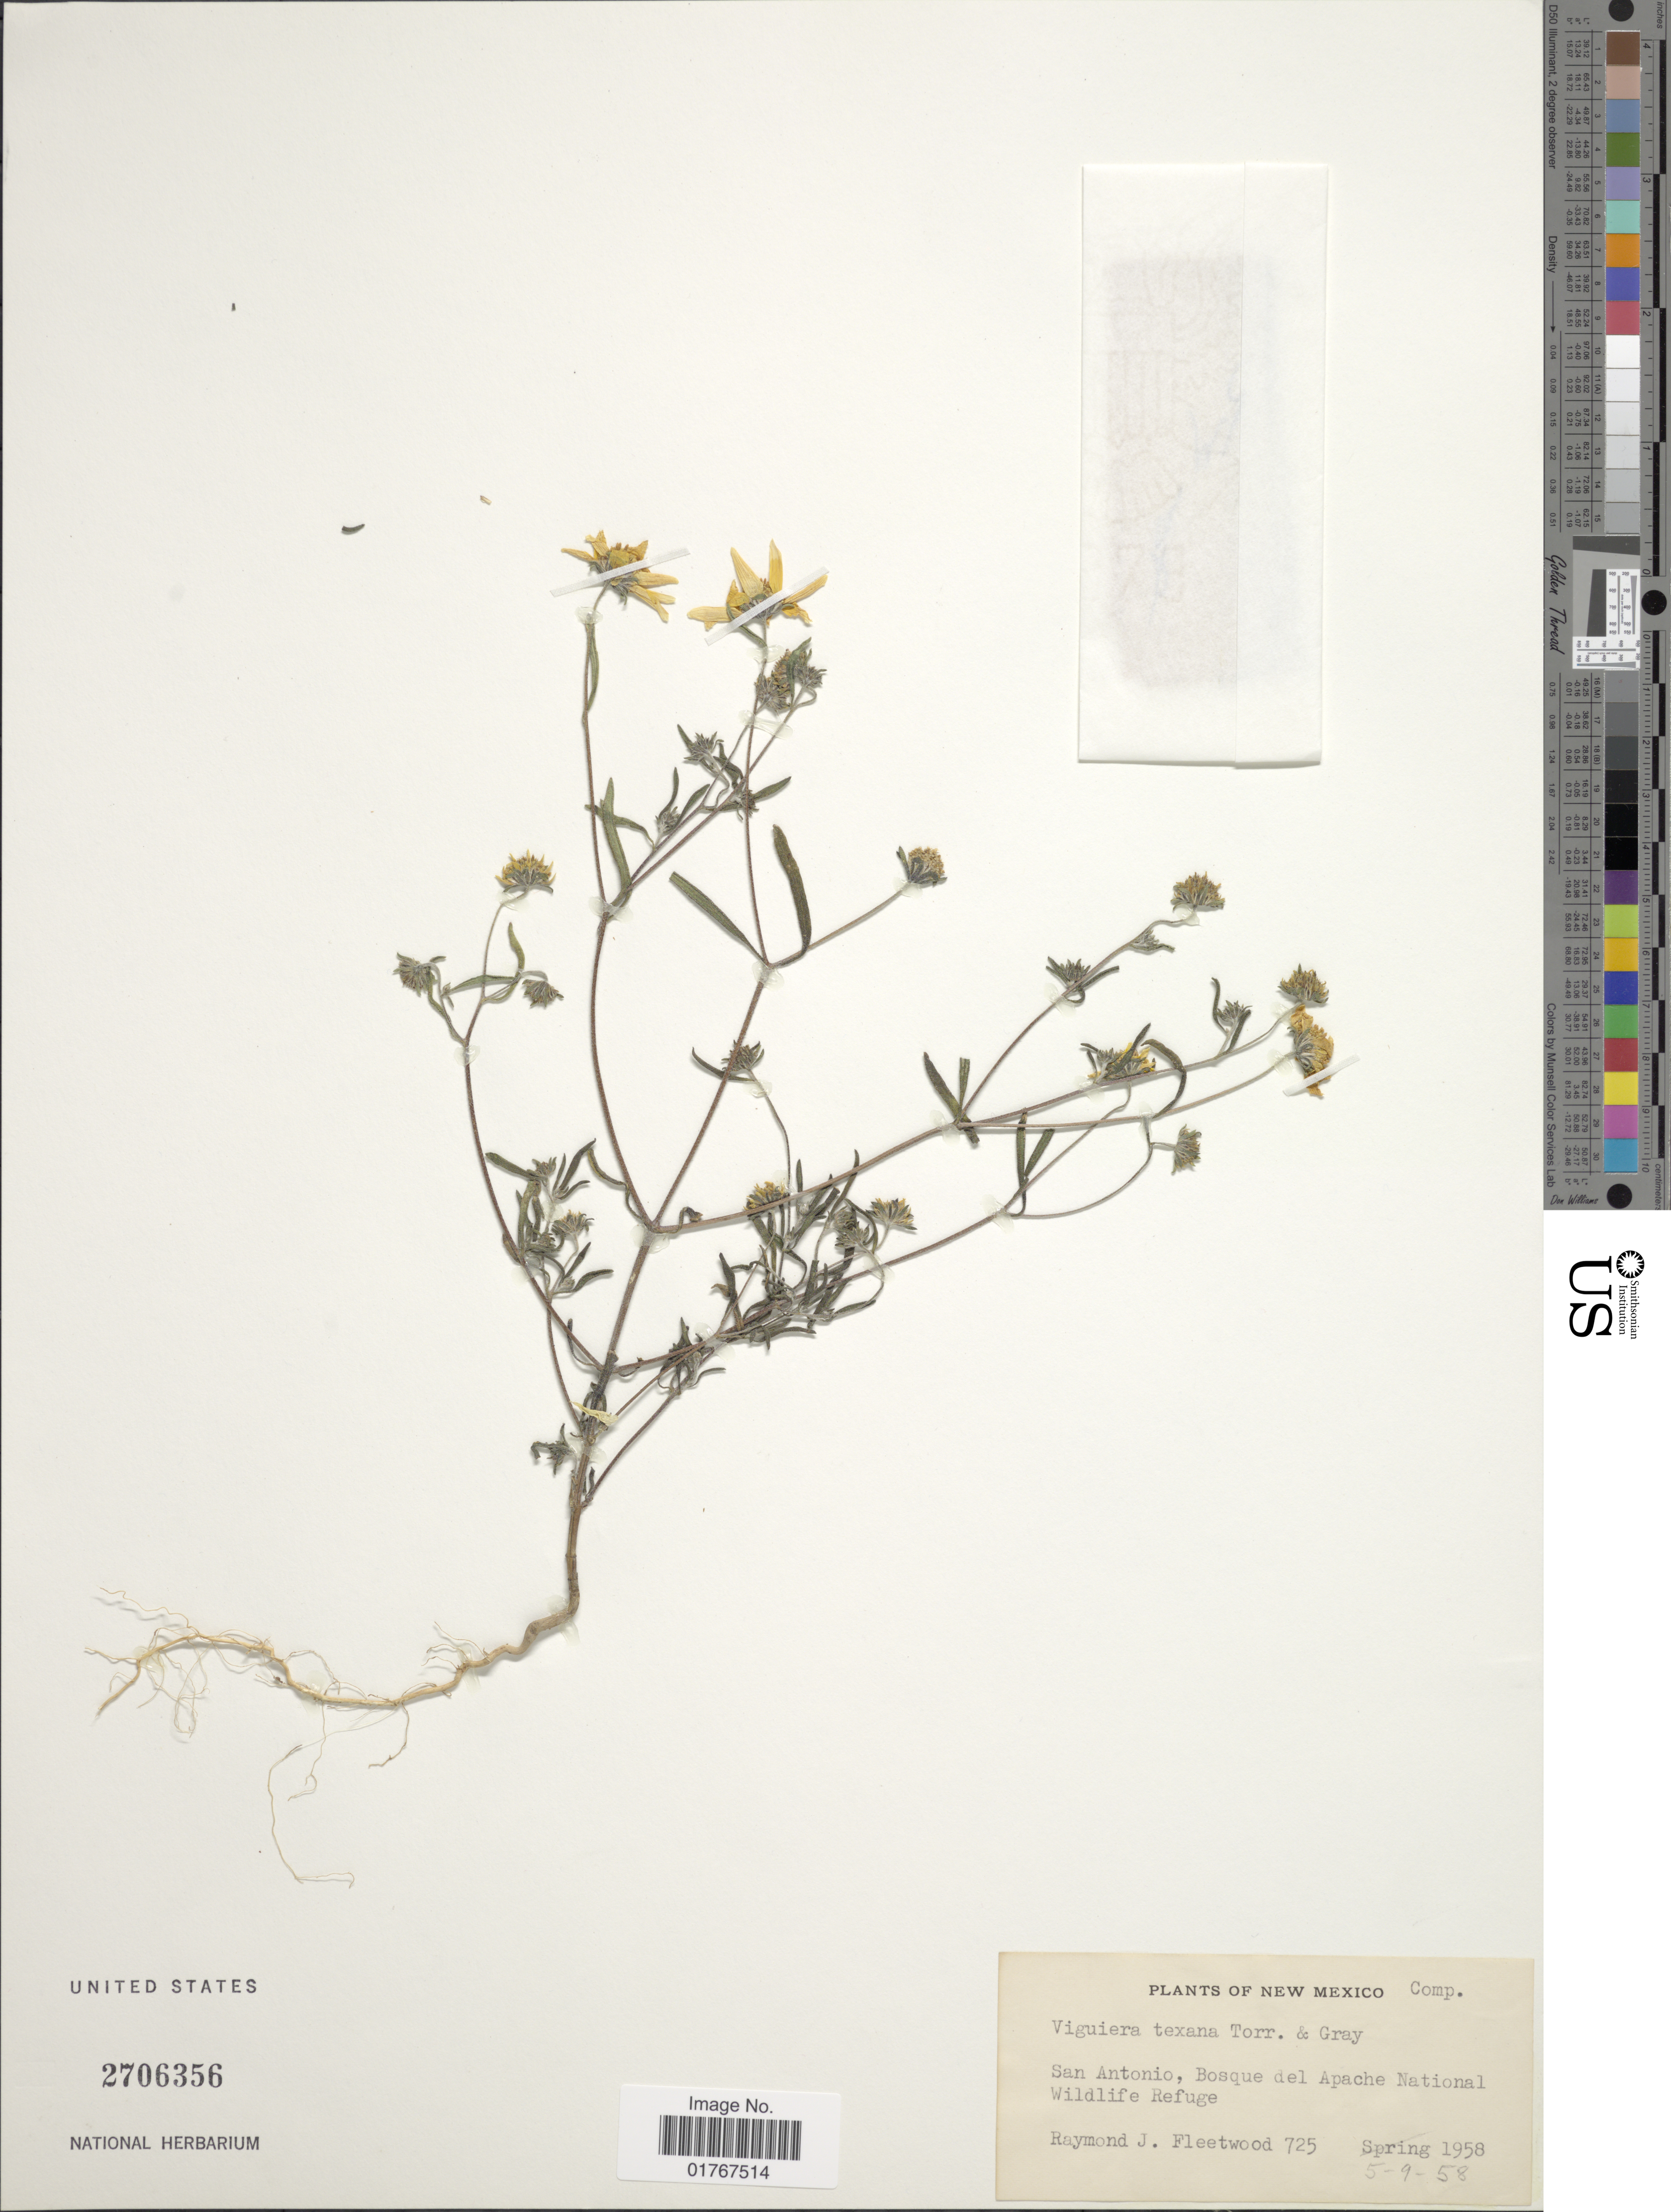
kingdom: Plantae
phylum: Tracheophyta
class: Magnoliopsida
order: Asterales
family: Asteraceae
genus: Viguiera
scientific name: Viguiera texana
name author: Torr. & A. Gray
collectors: R. J. Fleetwood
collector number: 725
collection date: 1958-05-09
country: United States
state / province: New Mexico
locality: San Antonio, Bosque del Apache National Wildlife Refuge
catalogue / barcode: US 2706356